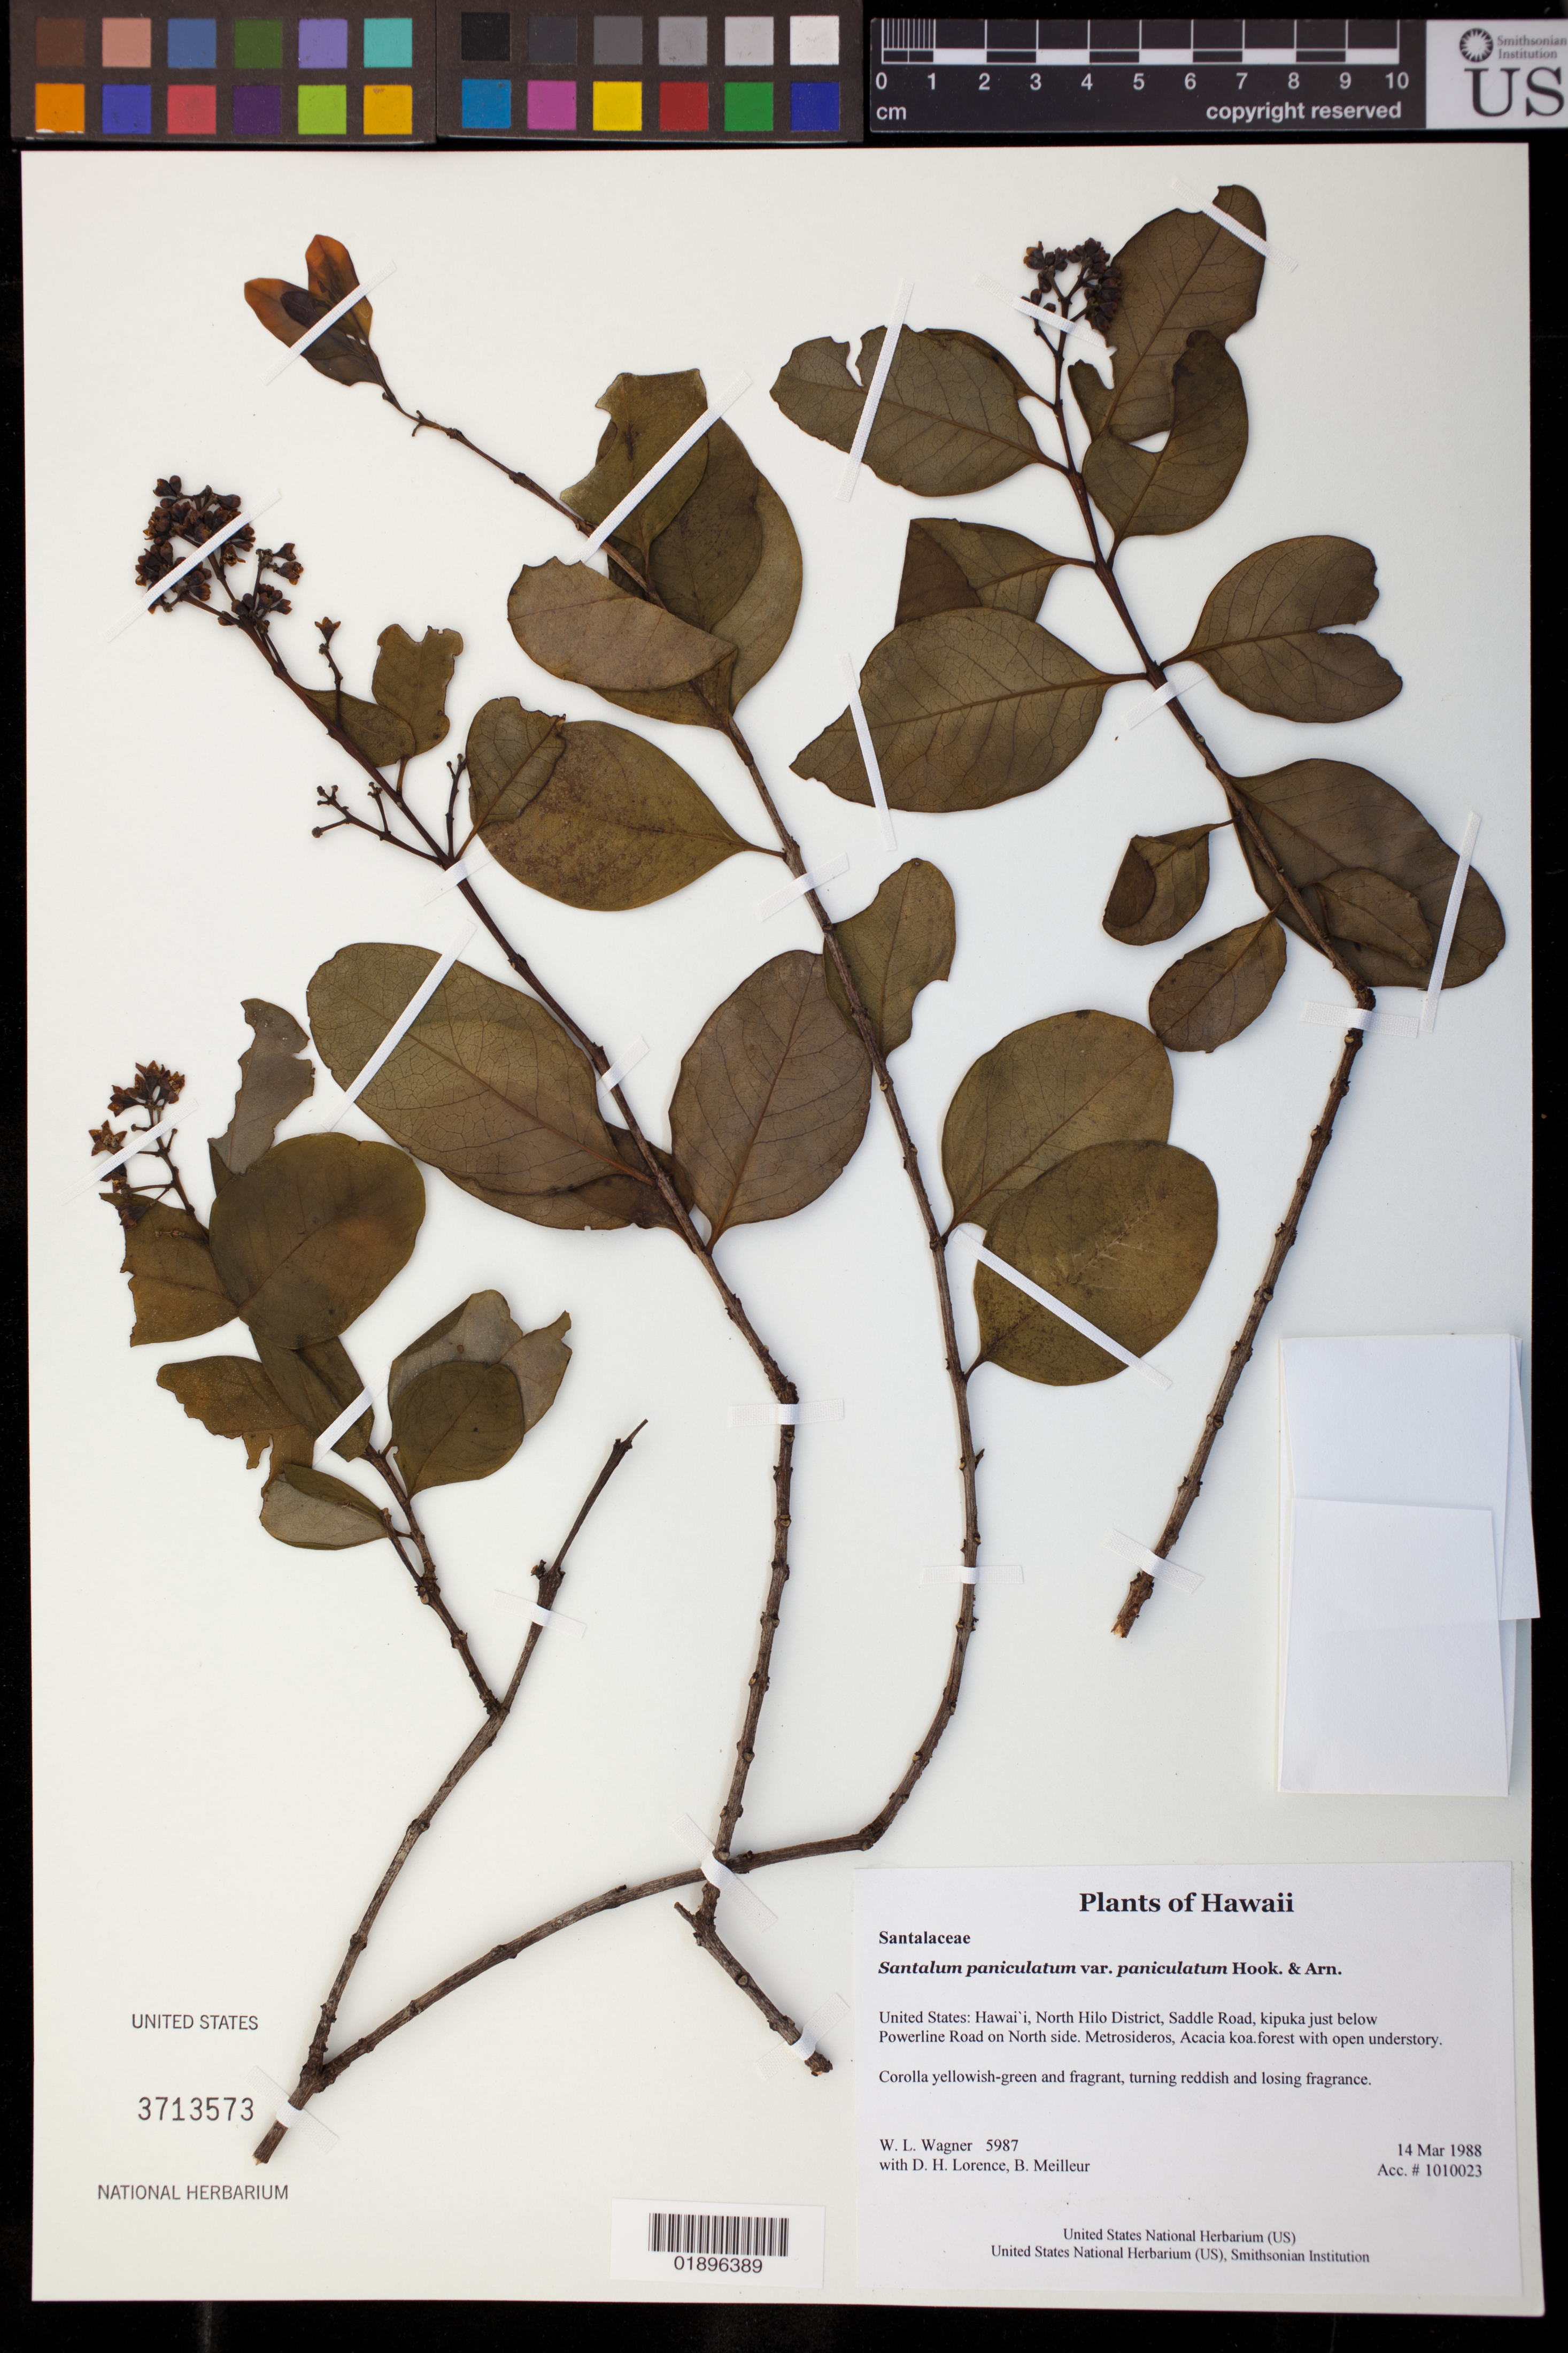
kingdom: Plantae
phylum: Tracheophyta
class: Magnoliopsida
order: Santalales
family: Santalaceae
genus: Santalum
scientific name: Santalum paniculatum var. paniculatum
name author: Hook. & Arn.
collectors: W. L. Wagner, D. Lorence & B. Meilleur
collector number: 5987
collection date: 1988-03-14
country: United States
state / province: Hawaii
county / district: Hawaii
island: Hawaii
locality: North Hilo District, Saddle Road, kipuka just below Powerline Road on North side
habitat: Forest, open understory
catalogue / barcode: US 3713573